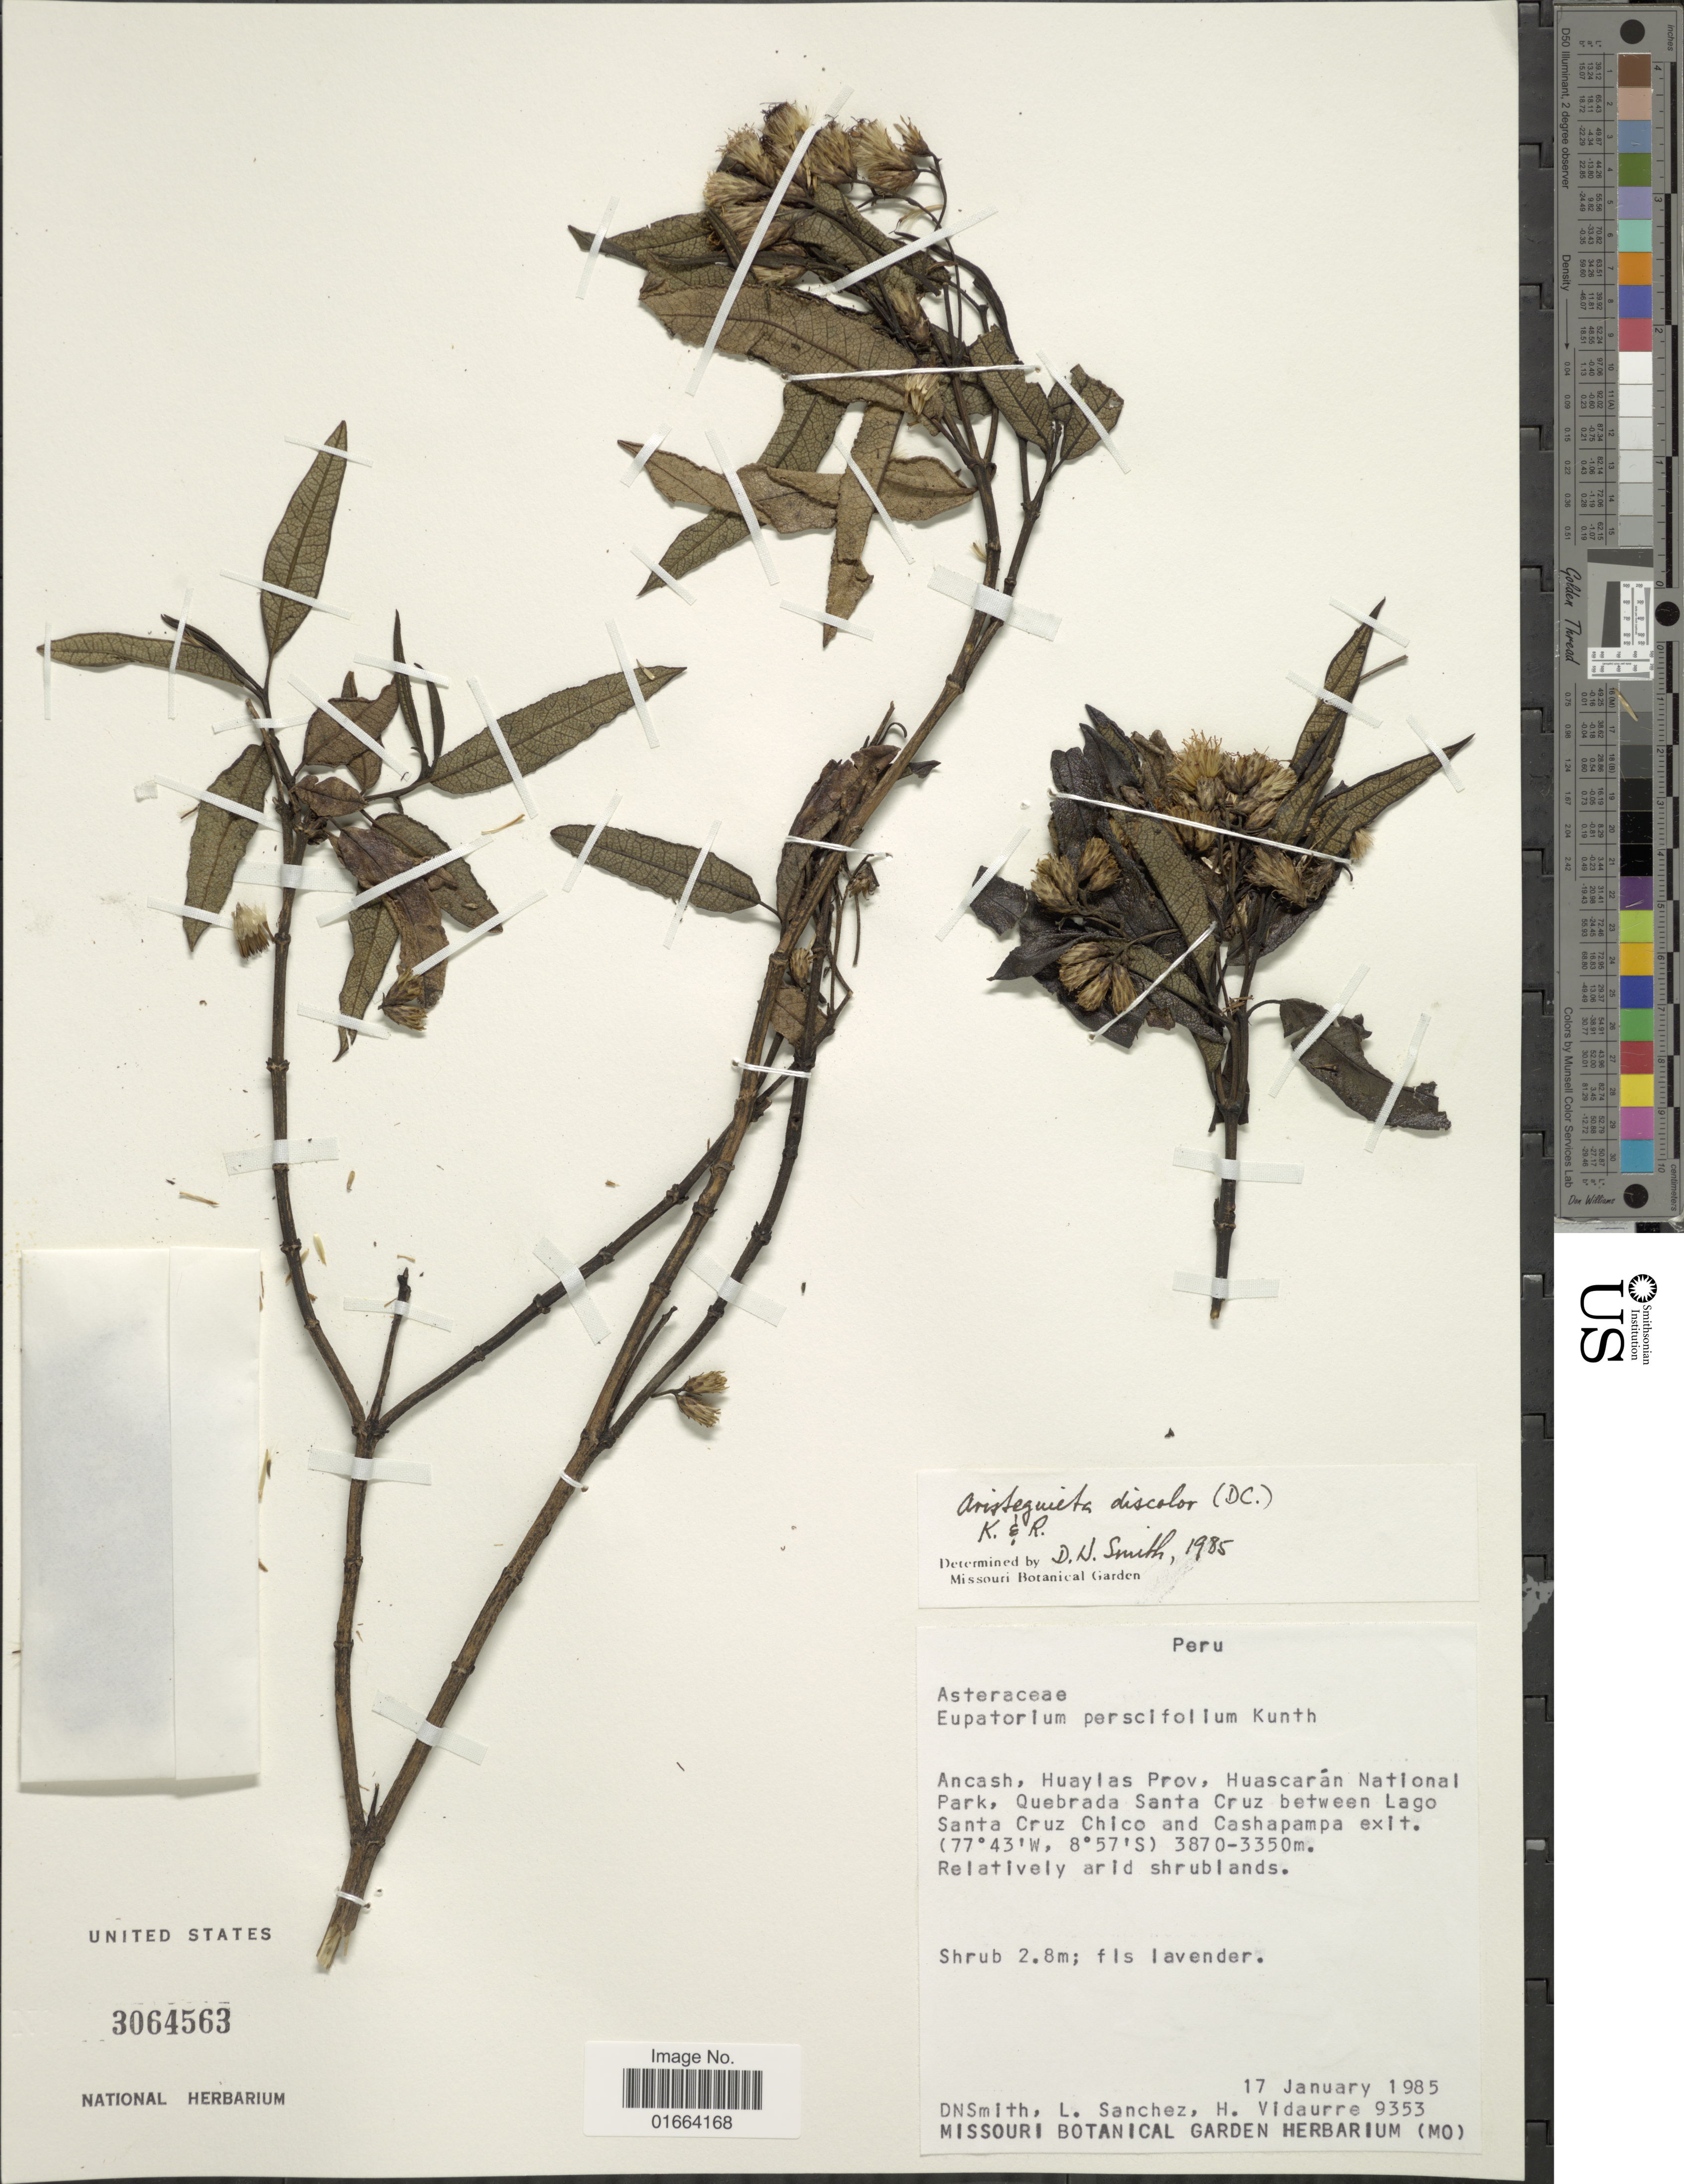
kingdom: Plantae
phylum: Tracheophyta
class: Magnoliopsida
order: Asterales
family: Asteraceae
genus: Aristeguietia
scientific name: Aristeguietia discolor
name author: (DC.) R.M. King & H. Rob.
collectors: D. Smith, L. Sanchez & H. Vidaurre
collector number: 9353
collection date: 1985-01-17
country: Peru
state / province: Ancash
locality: Huaylas Prov, Huascarán National Park, Quebrada Santa Cruz between Lago Santa Cruz Chico and Cashapampa exit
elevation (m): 3350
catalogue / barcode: US 3064563